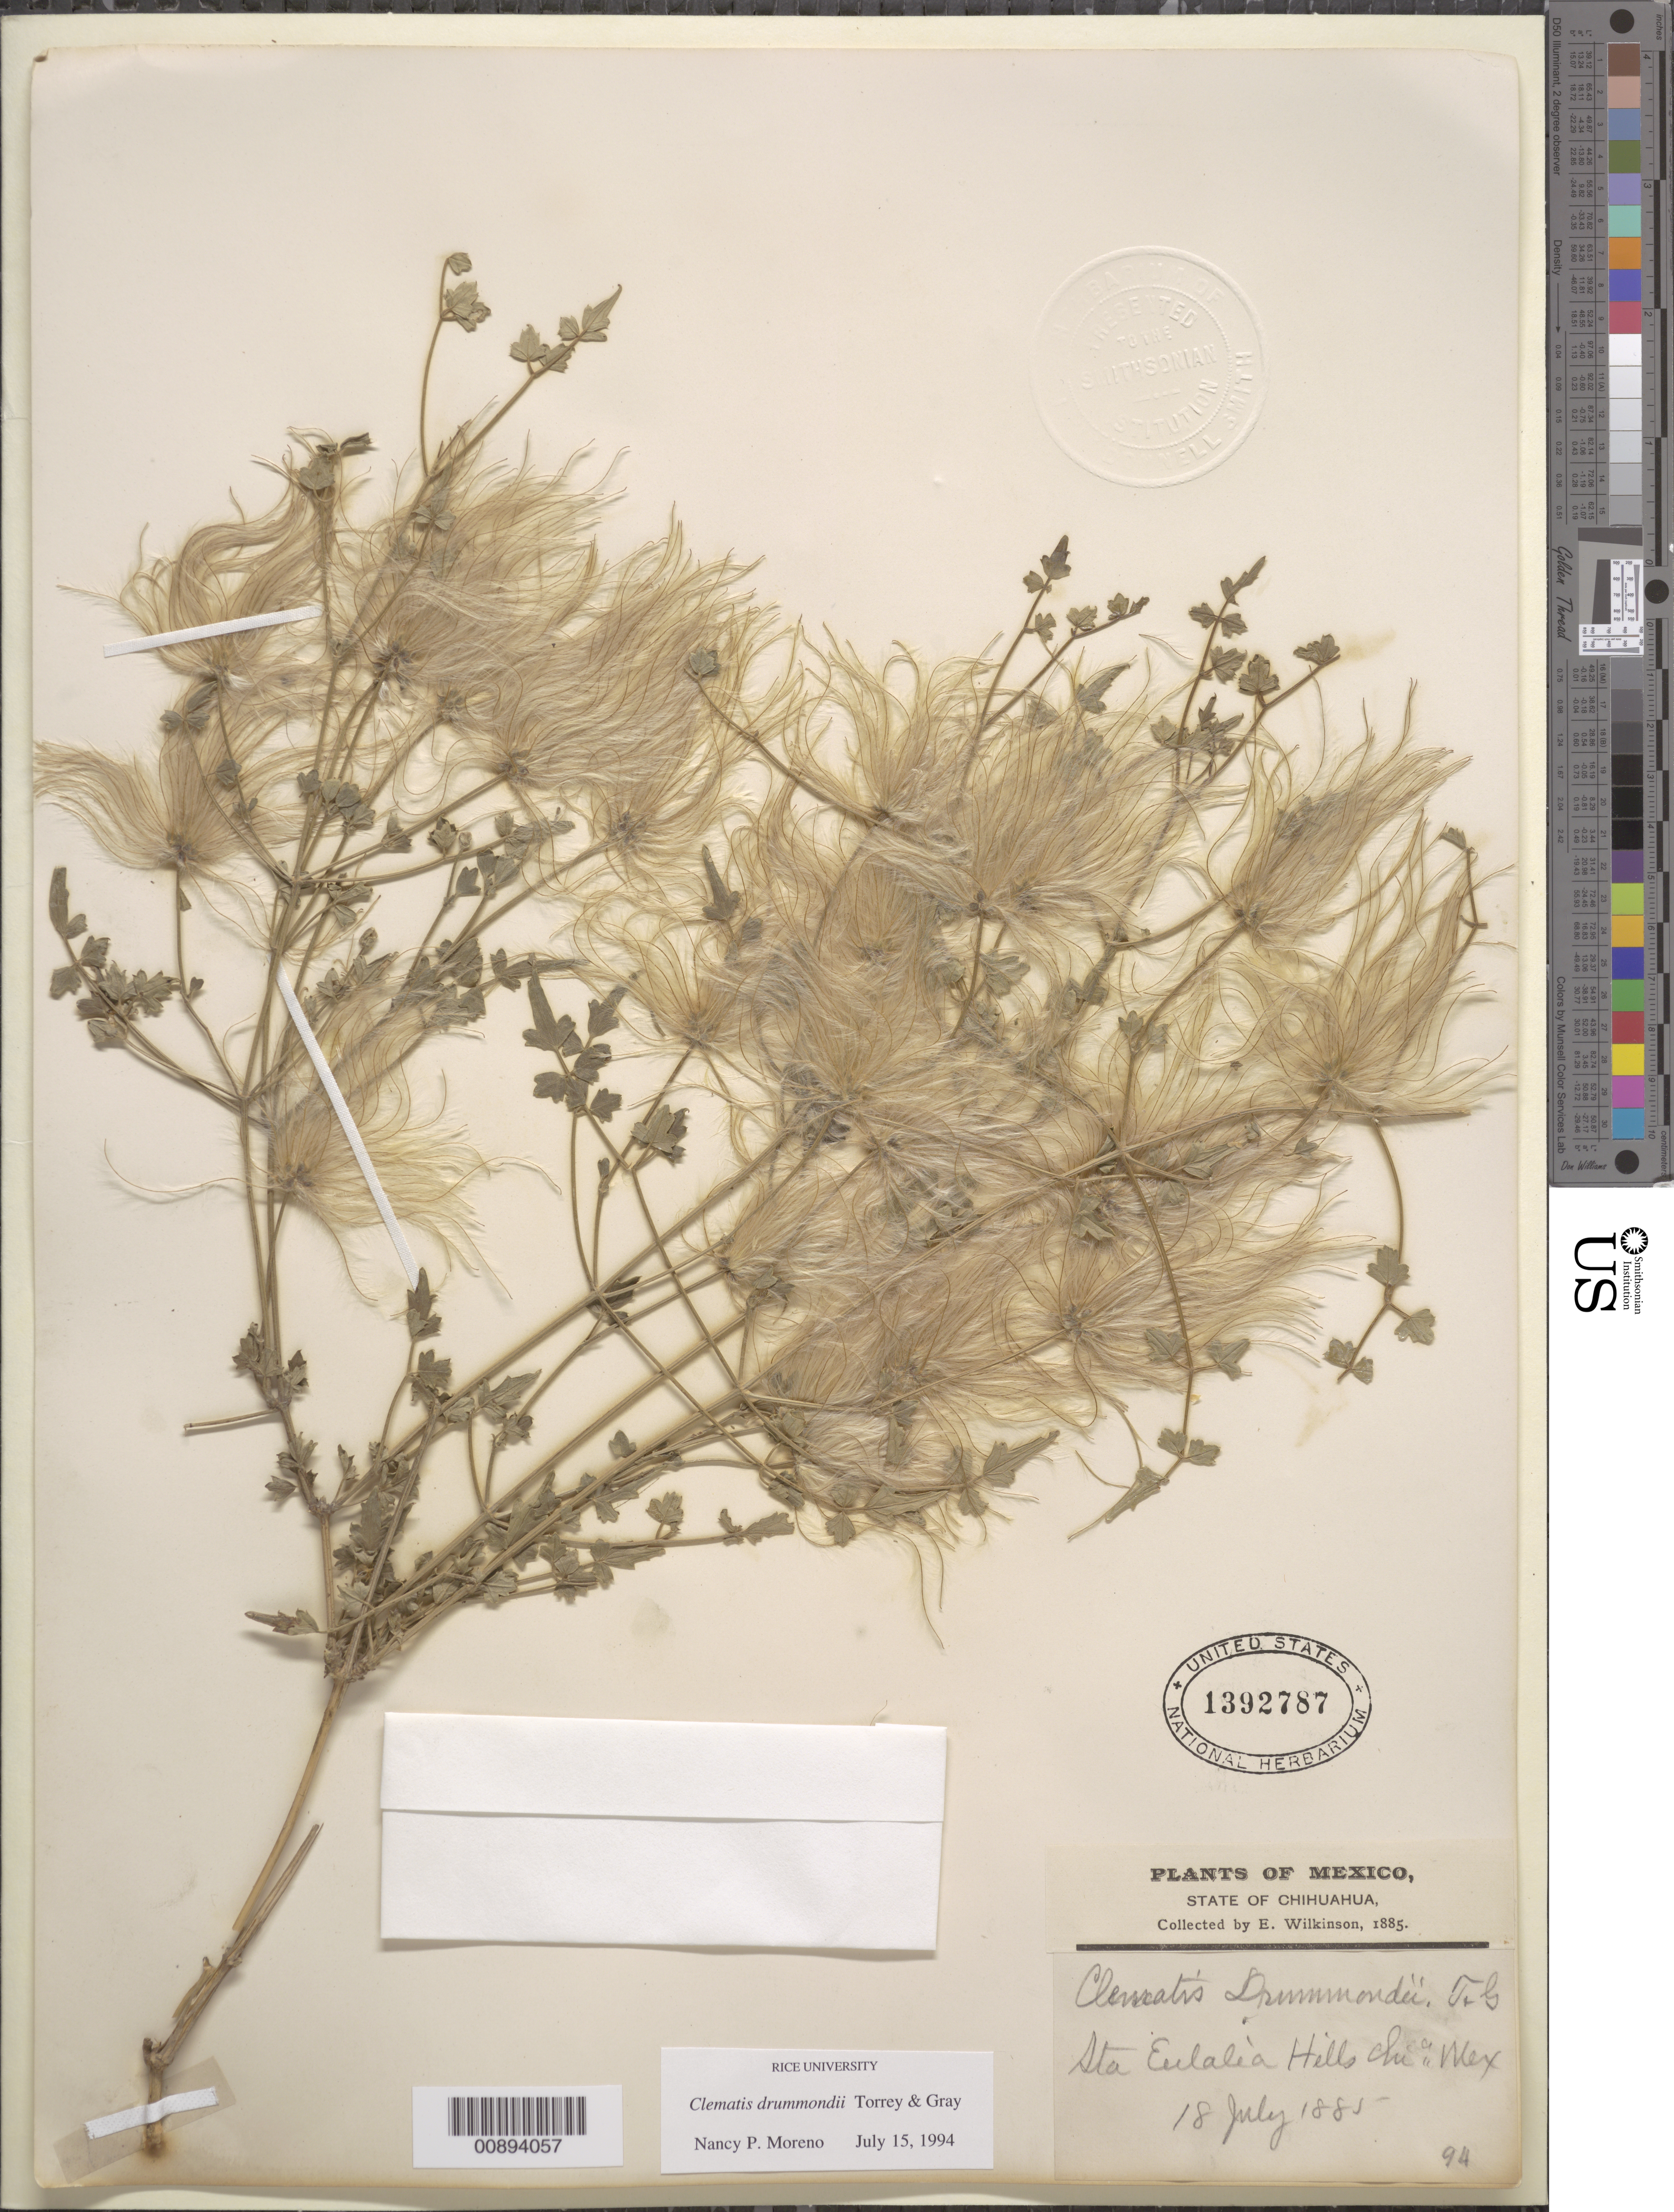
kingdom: Plantae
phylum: Tracheophyta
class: Magnoliopsida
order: Ranunculales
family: Ranunculaceae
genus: Clematis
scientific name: Clematis drummondii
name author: Torr. & A. Gray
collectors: E. Wilkinson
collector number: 94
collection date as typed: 18 Jul 1885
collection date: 1885-07-18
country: Mexico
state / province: Chihuahua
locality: Sta. Eulalia Hills, Chihuahua.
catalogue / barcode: US 1392787